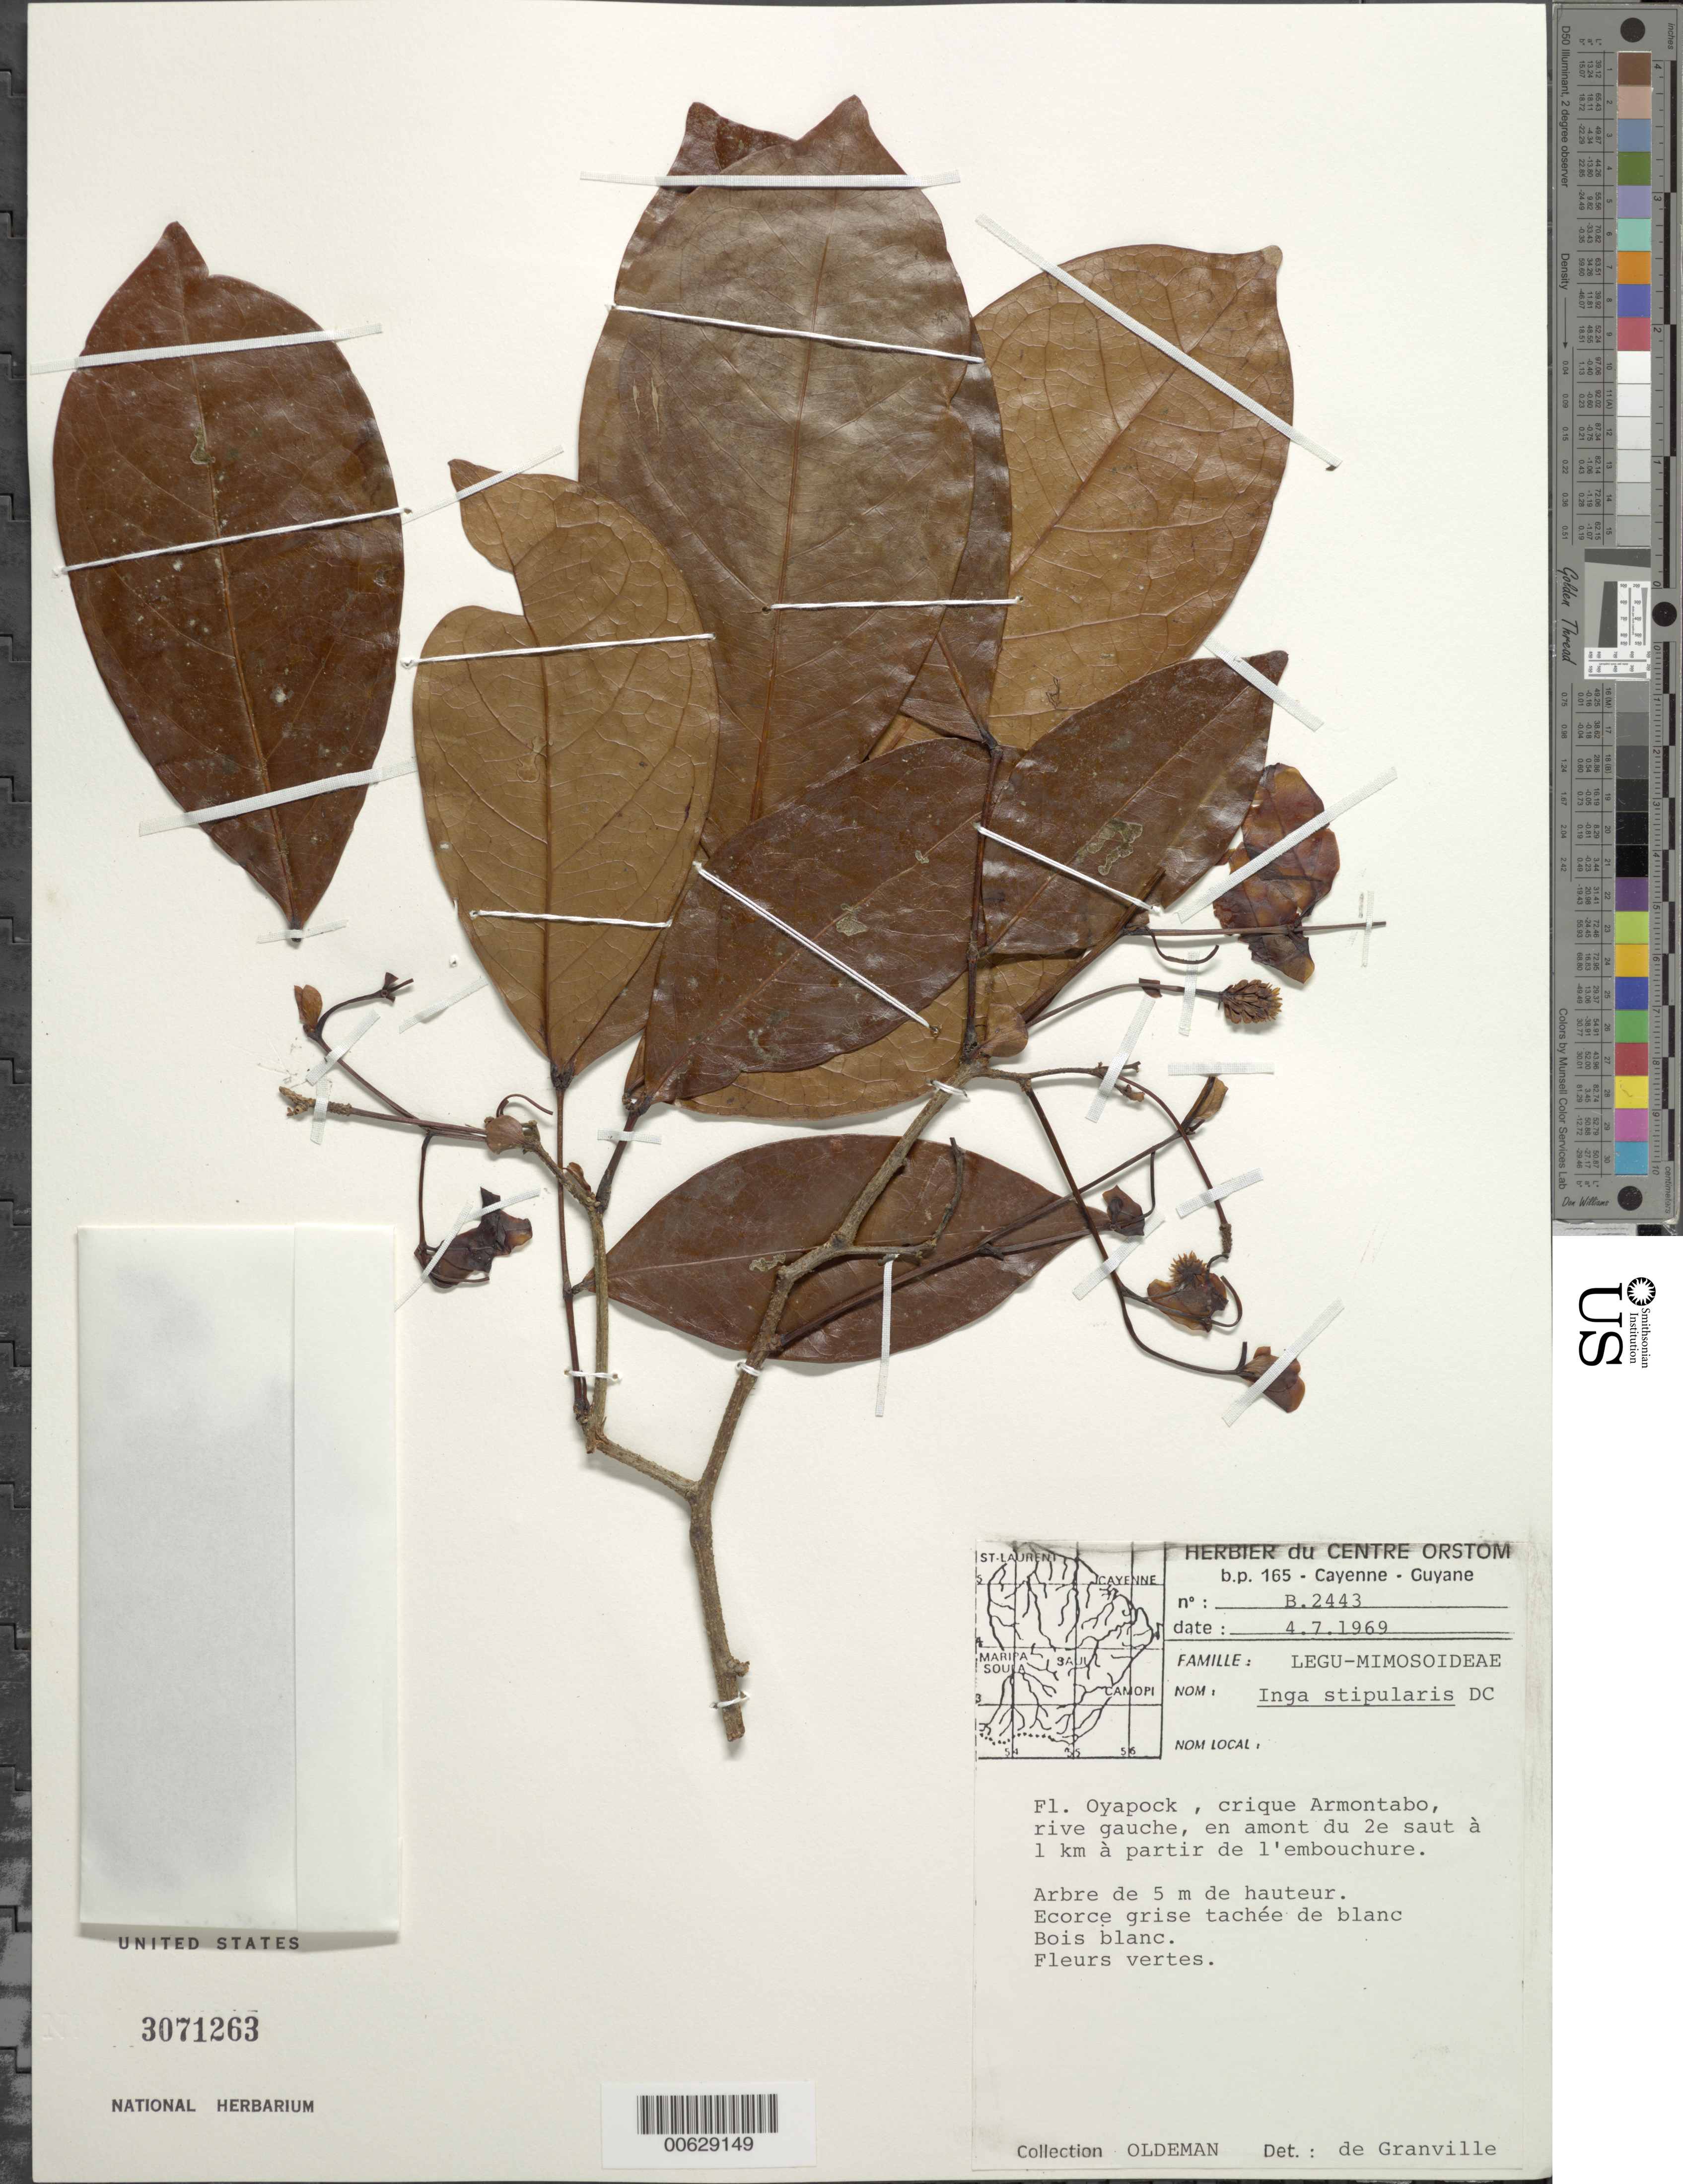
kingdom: Plantae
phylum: Tracheophyta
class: Magnoliopsida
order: Fabales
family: Fabaceae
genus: Inga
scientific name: Inga stipularis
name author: DC.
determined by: Granville, J. J. de, (CAY), Institut de Recherche pour le Developpement (IRD) (FRENCH GUIANA)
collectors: R. Oldeman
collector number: B 2443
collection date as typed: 4-Jul-69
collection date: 1969-07-04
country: French Guiana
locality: Fleuve Oyapock, crique Armontabo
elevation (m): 500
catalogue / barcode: US 3071263